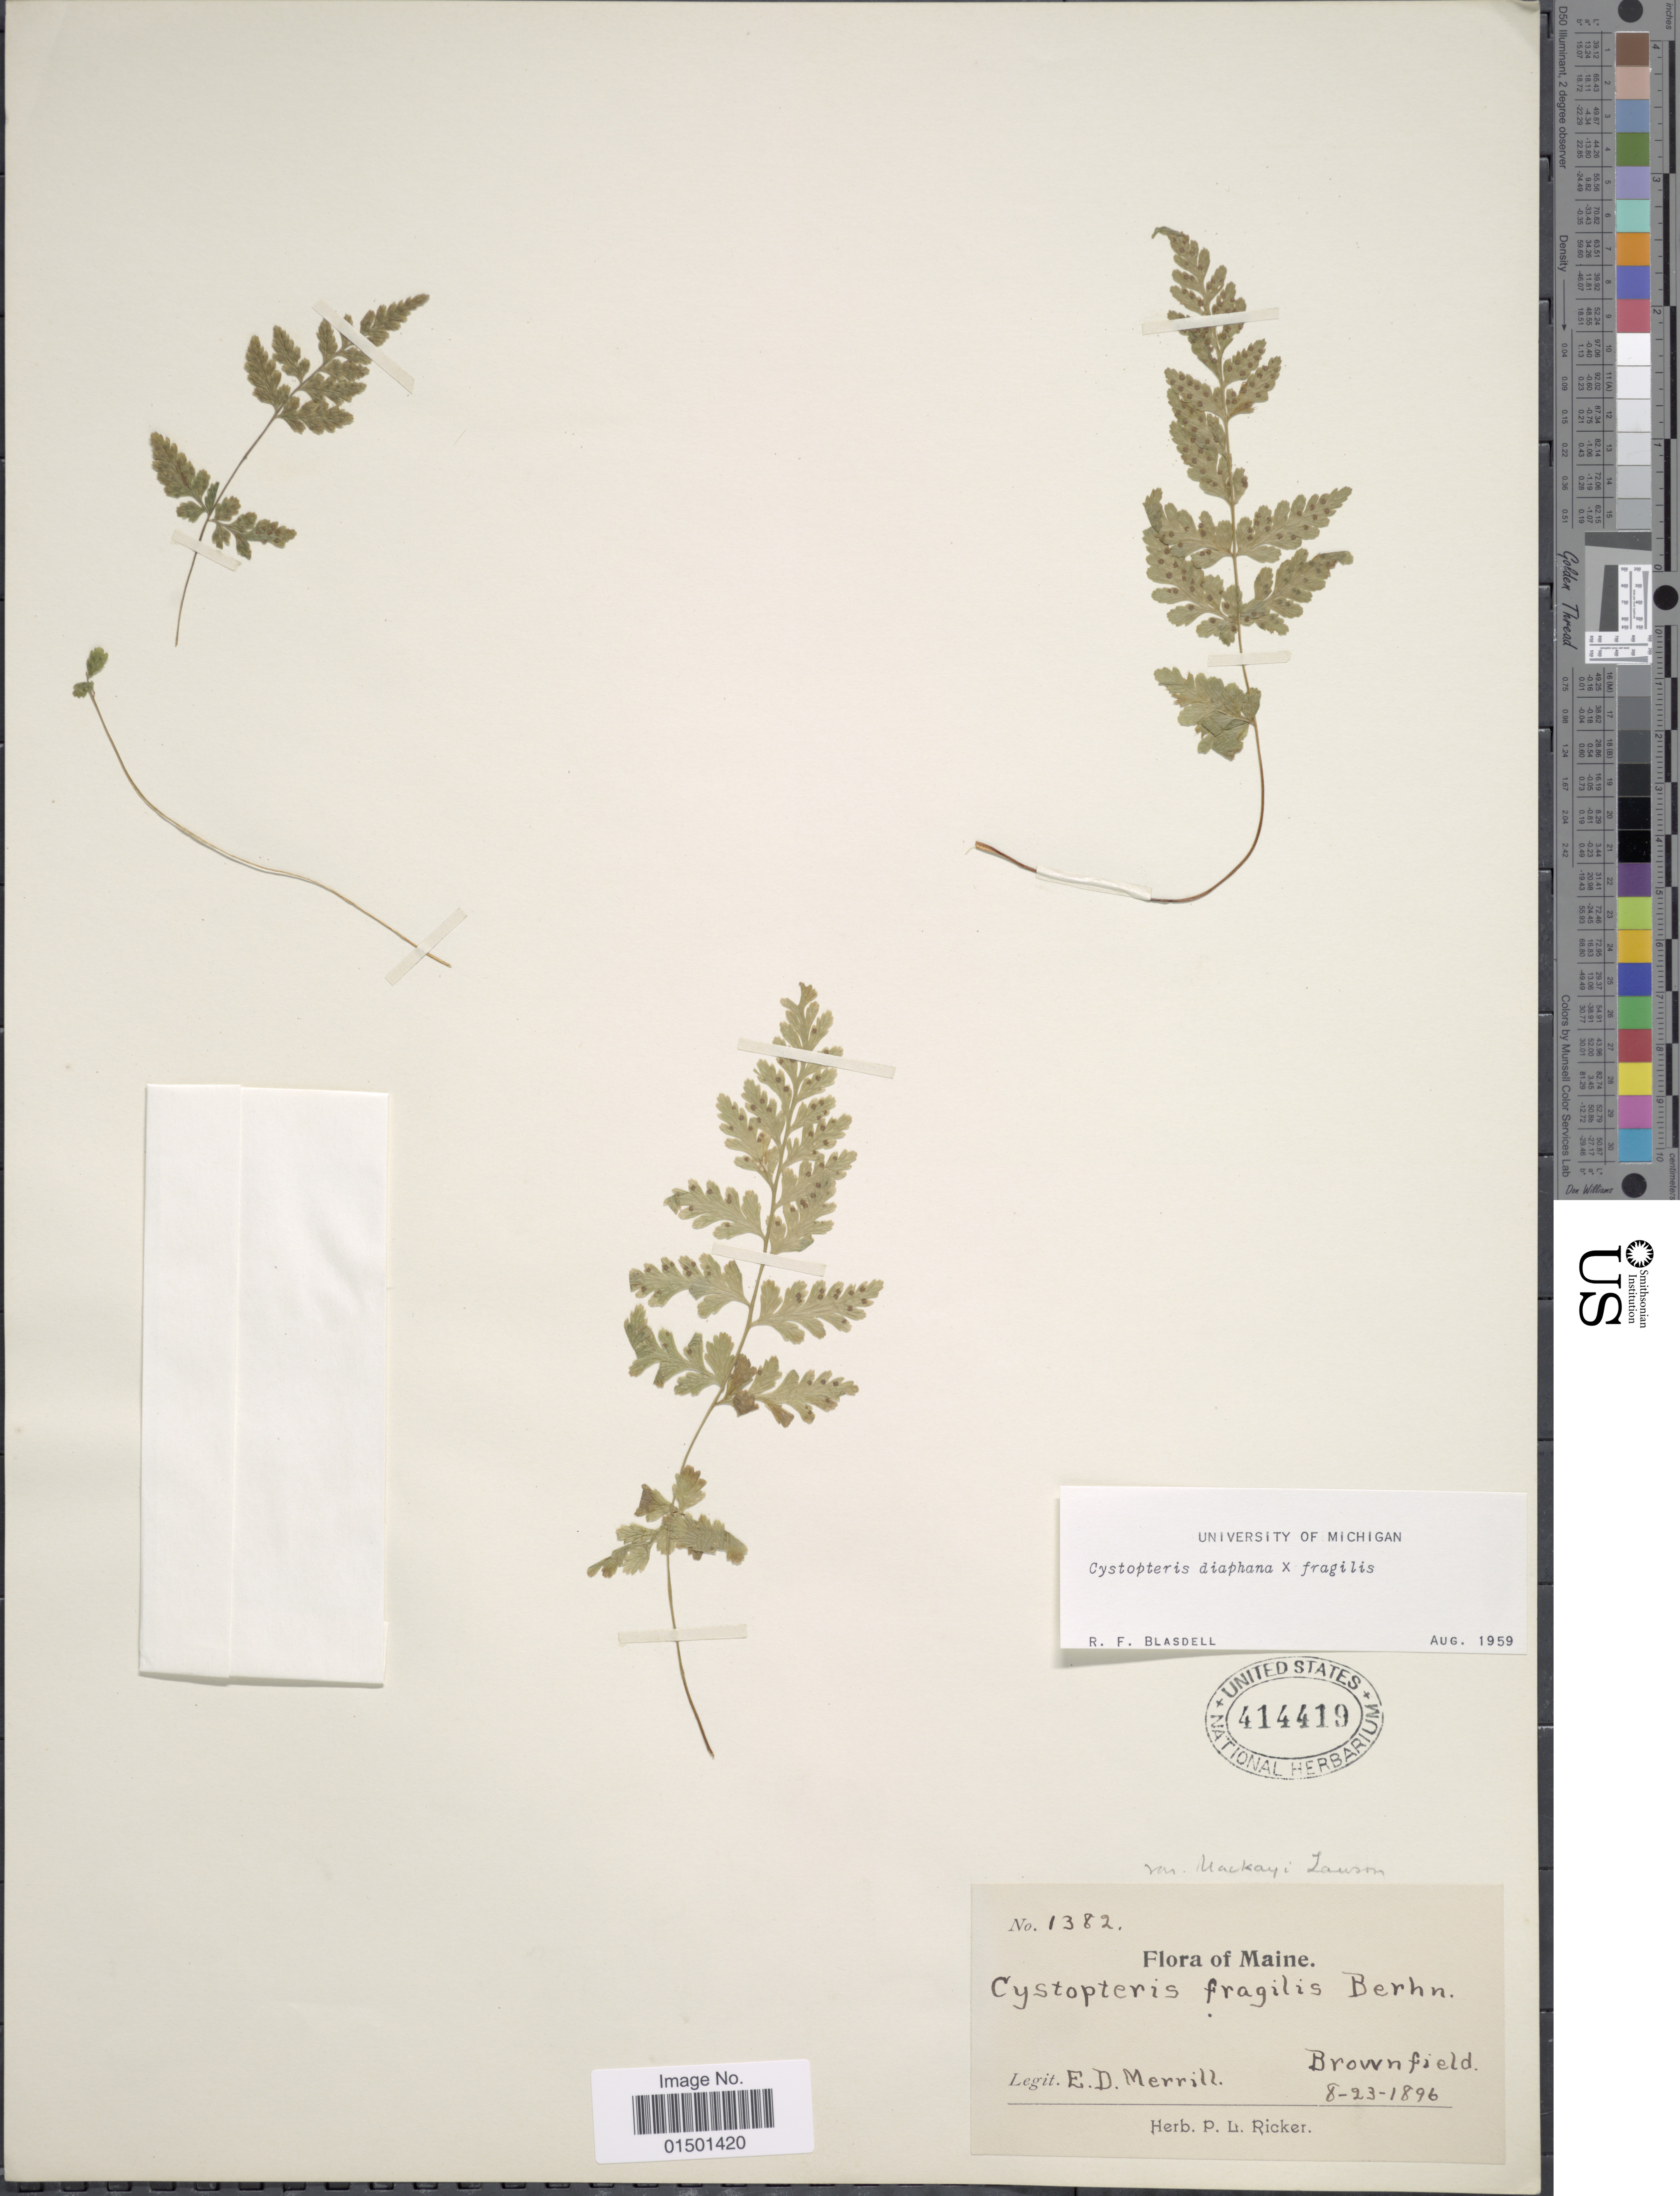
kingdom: Plantae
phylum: Tracheophyta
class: Polypodiopsida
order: Polypodiales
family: Cystopteridaceae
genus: Cystopteris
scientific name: Cystopteris diaphana x C. fragilis (L.) Bernh.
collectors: E. D. Merrill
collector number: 1382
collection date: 1896-08-23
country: United States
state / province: Maine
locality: Brownfield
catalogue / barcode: US 414419